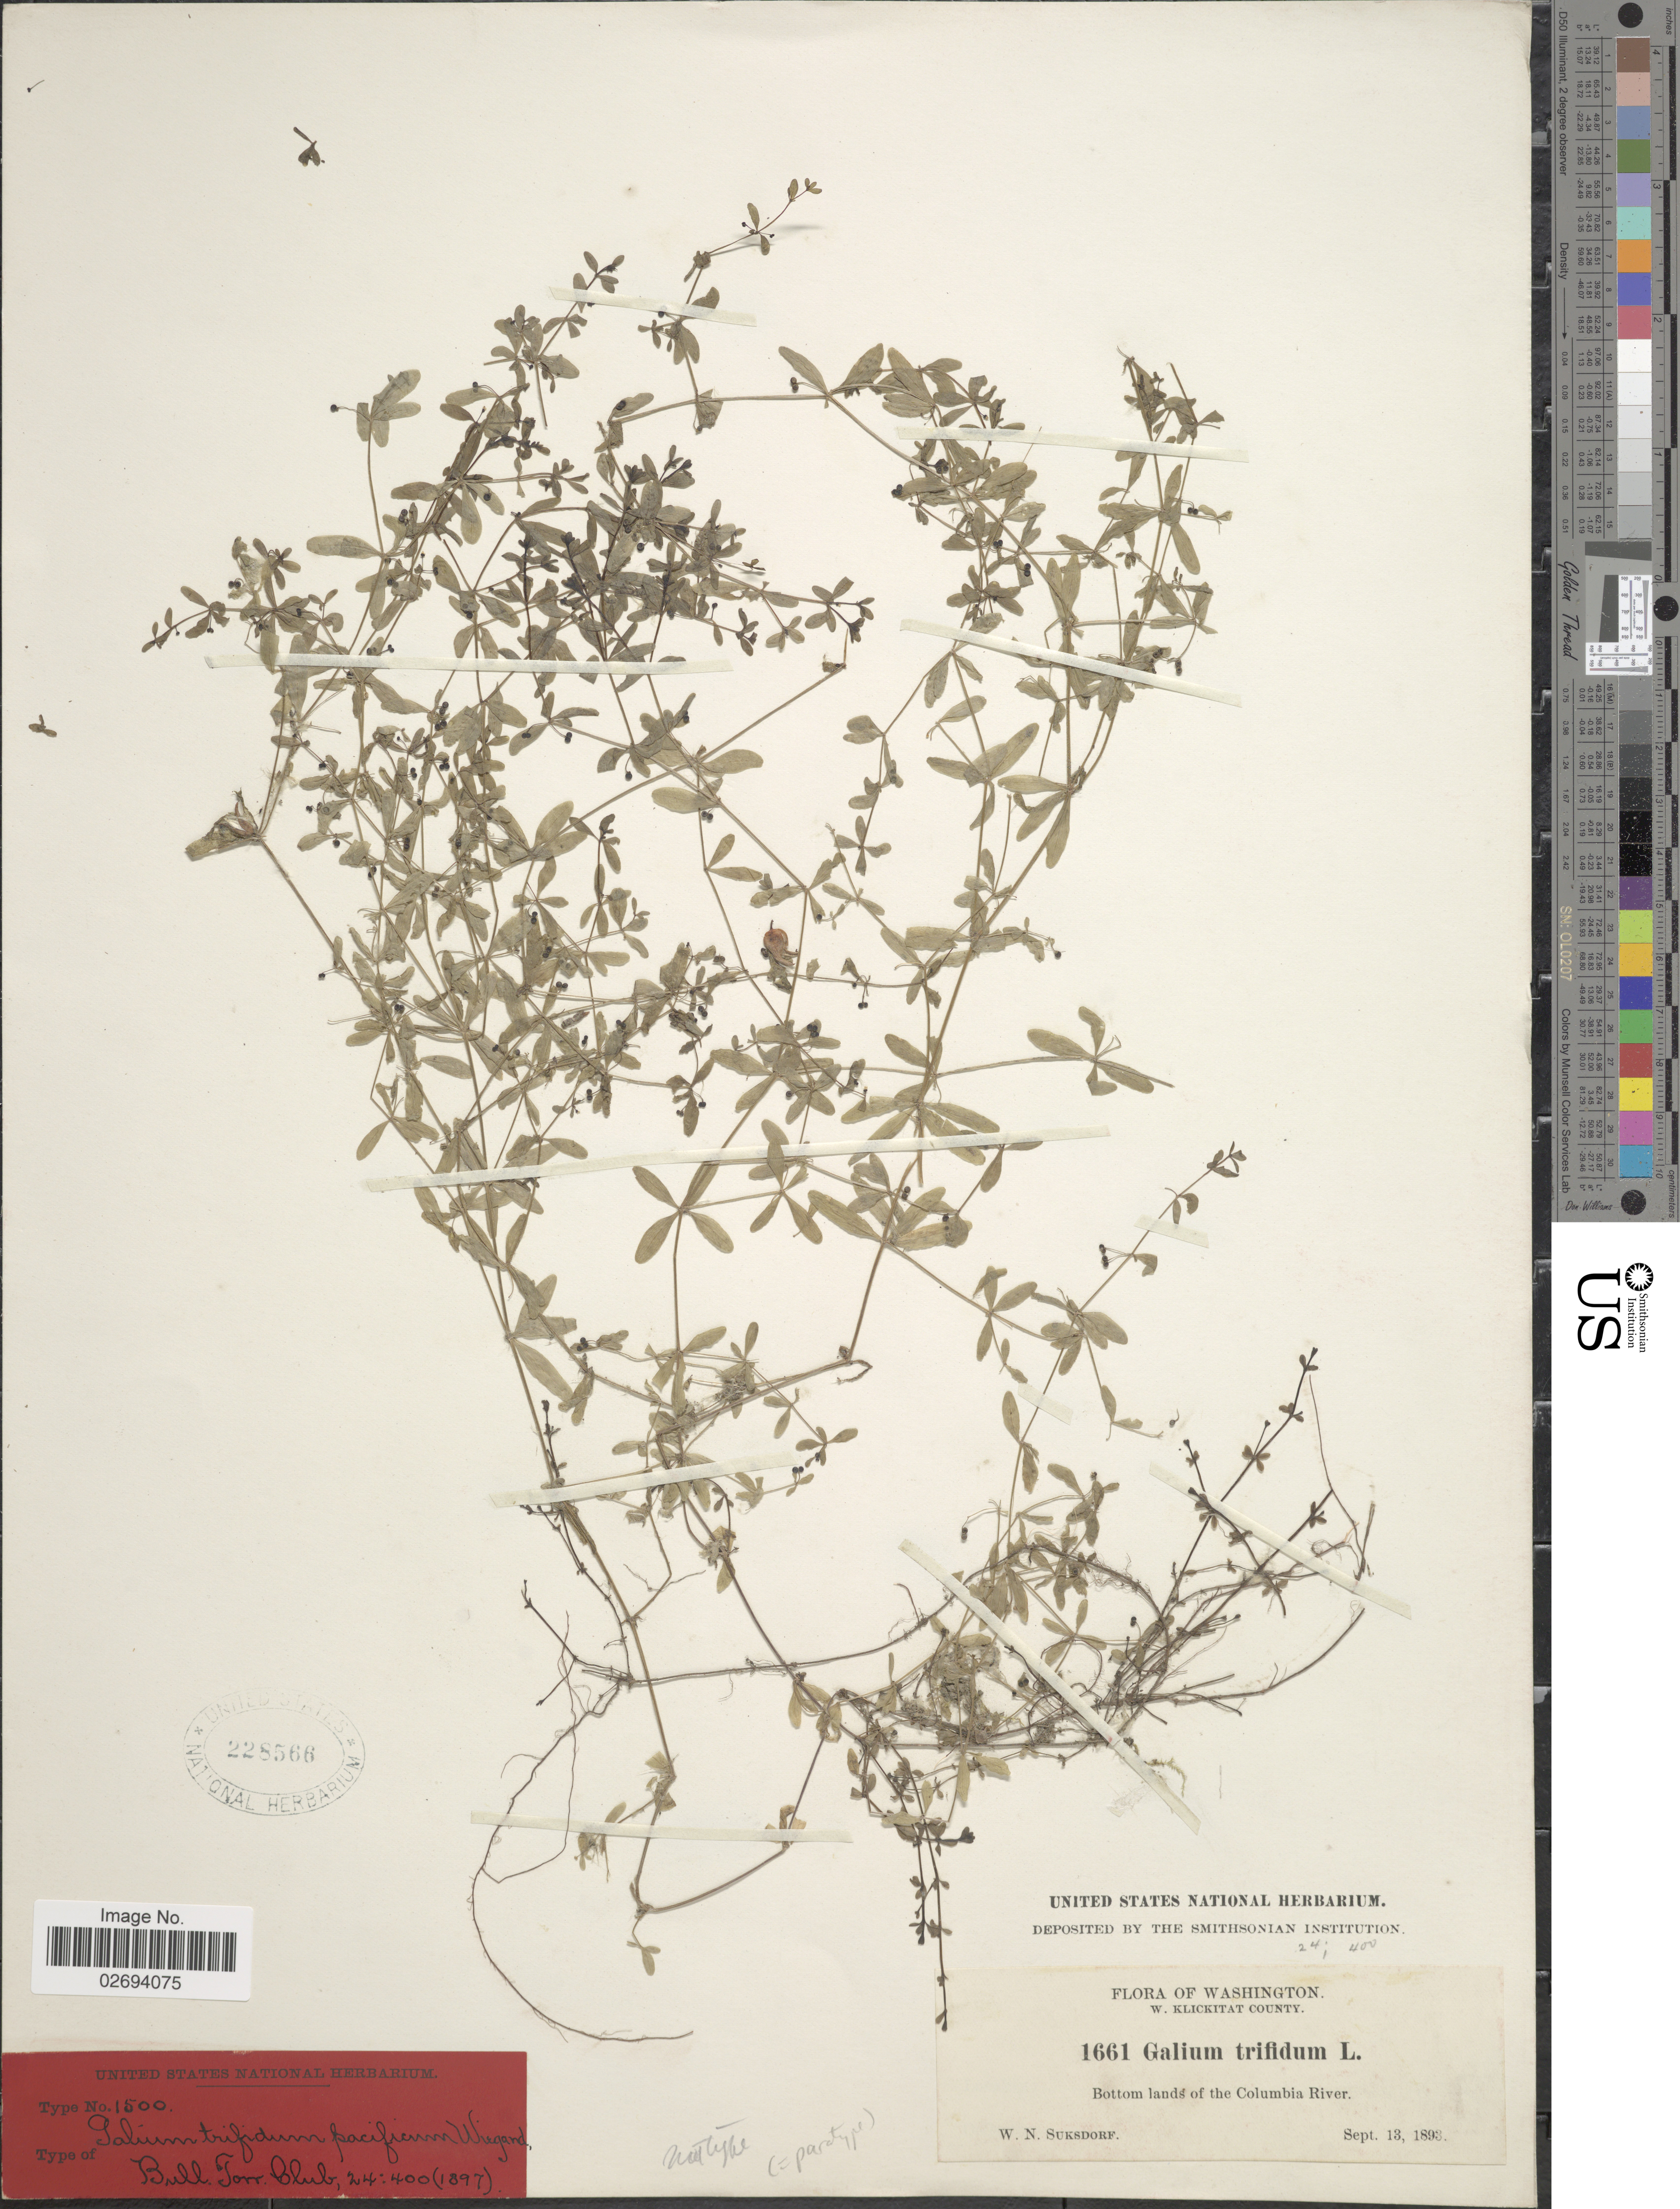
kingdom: Plantae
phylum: Tracheophyta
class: Magnoliopsida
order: Gentianales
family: Rubiaceae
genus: Galium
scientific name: Galium trifidum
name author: L.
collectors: W. N. Suksdorf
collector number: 1500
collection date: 1893-09-13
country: United States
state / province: Washington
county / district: Klickitat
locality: W. Klickitat County, Bottom lands of the Columbia River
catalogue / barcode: US 228566